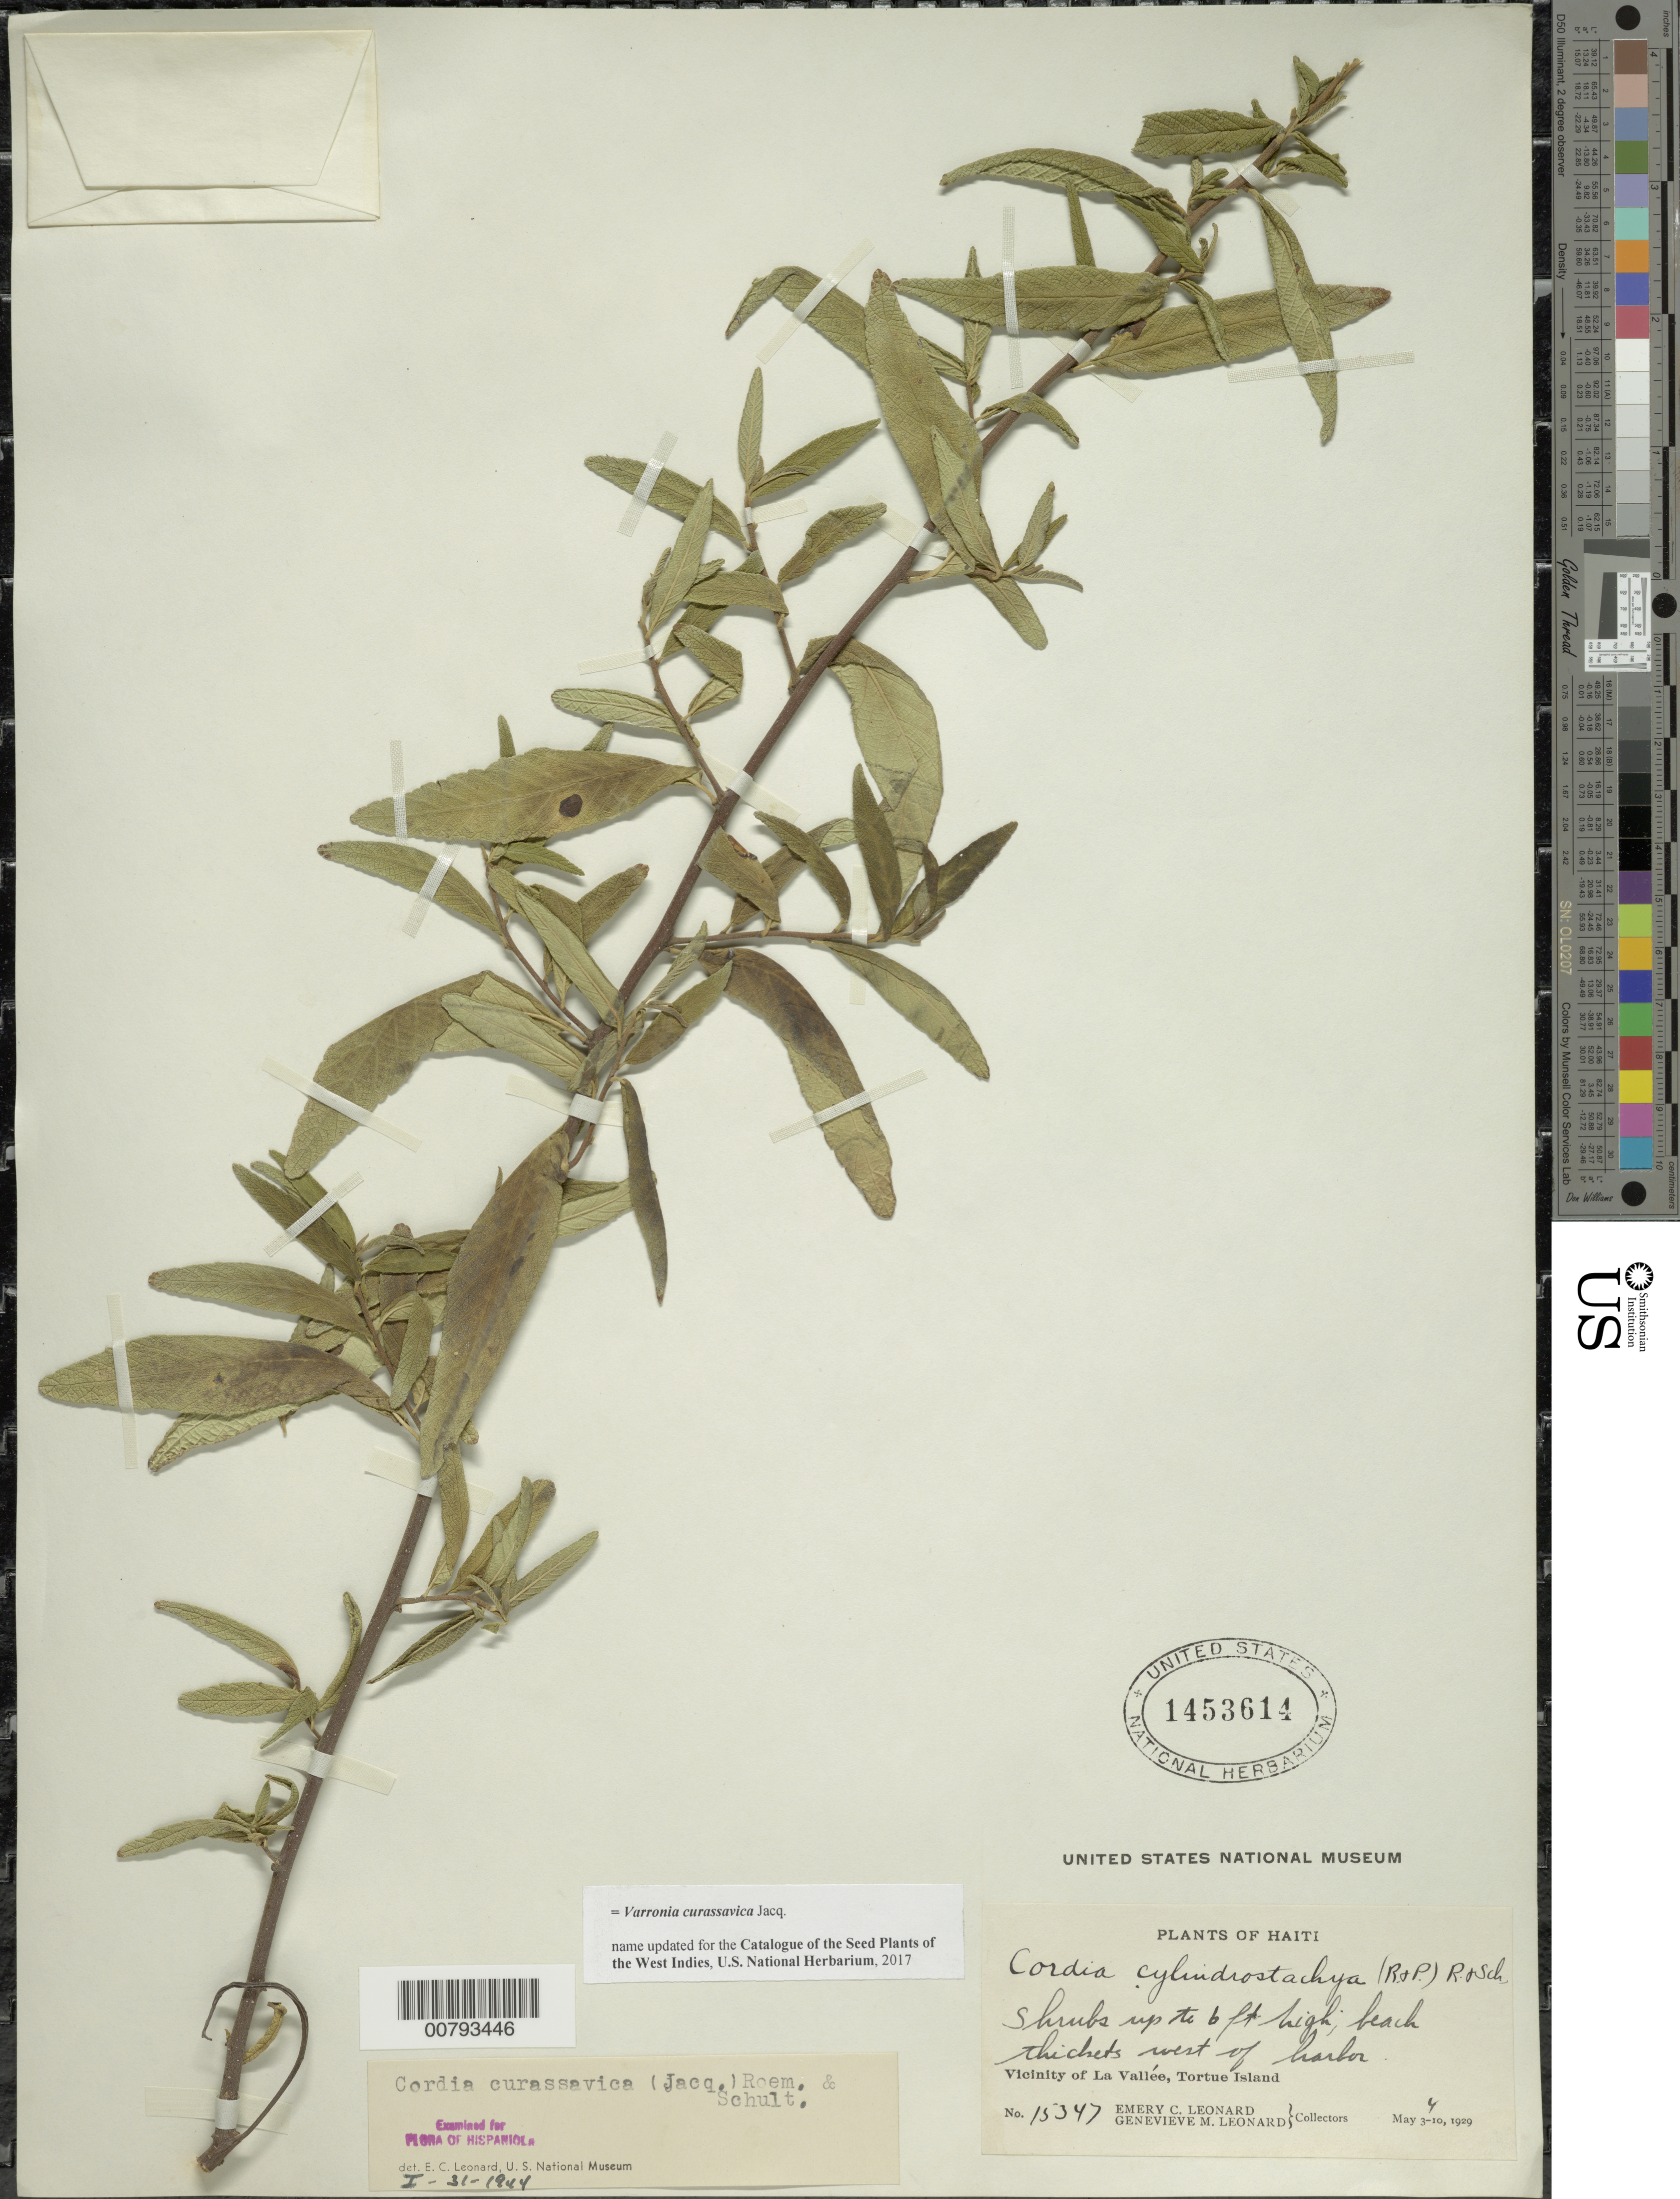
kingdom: Plantae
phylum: Tracheophyta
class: Magnoliopsida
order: Boraginales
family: Cordiaceae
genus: Varronia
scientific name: Varronia curassavica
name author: Jacq.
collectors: E. C. Leonard & G. M. Leonard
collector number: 15347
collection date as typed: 04 May 1929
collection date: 1929-05-04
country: Haiti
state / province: Nord-Óuest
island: Île de la Tortue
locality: Tortue Island, vicinity of La Vallée, west of harbor.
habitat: Beach thickets.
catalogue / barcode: US 1453614